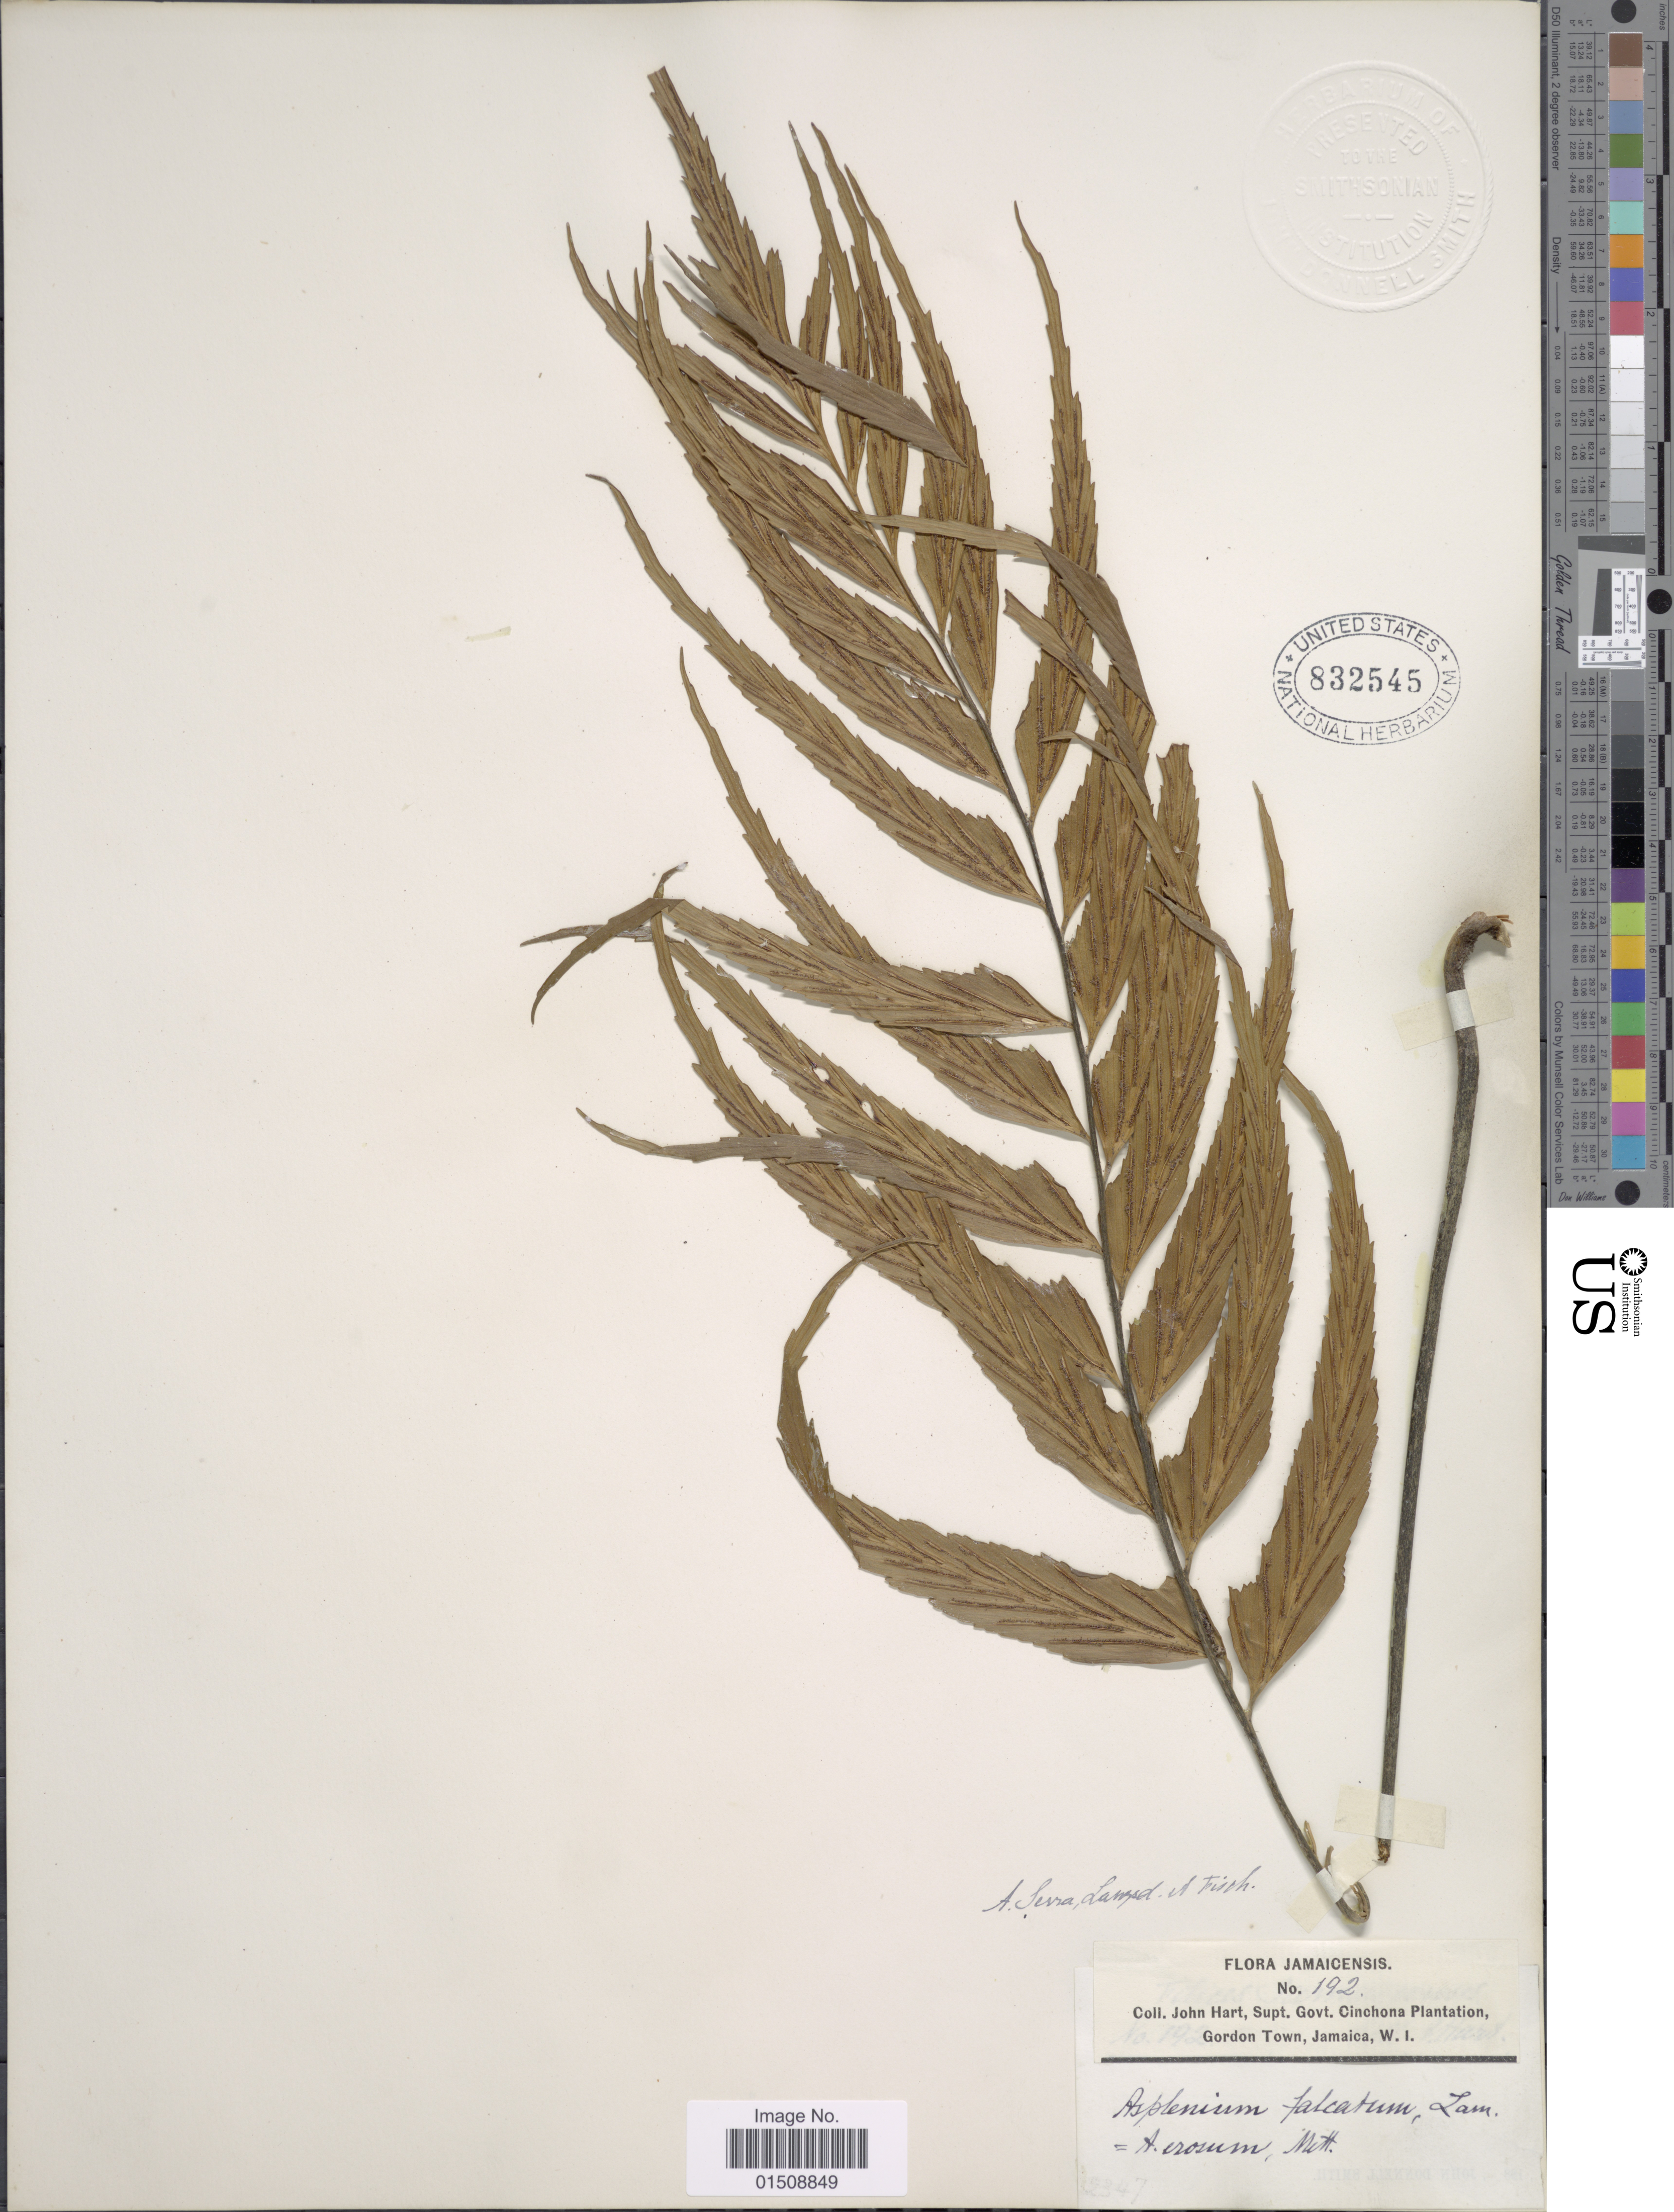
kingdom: Plantae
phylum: Tracheophyta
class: Polypodiopsida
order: Polypodiales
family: Aspleniaceae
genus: Asplenium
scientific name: Asplenium erosum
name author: L.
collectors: J. H. Hart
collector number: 192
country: Jamaica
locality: Jamaicenses, Cinchona Plantation, Gordon Town, Jamaica W.I.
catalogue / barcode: US 832545